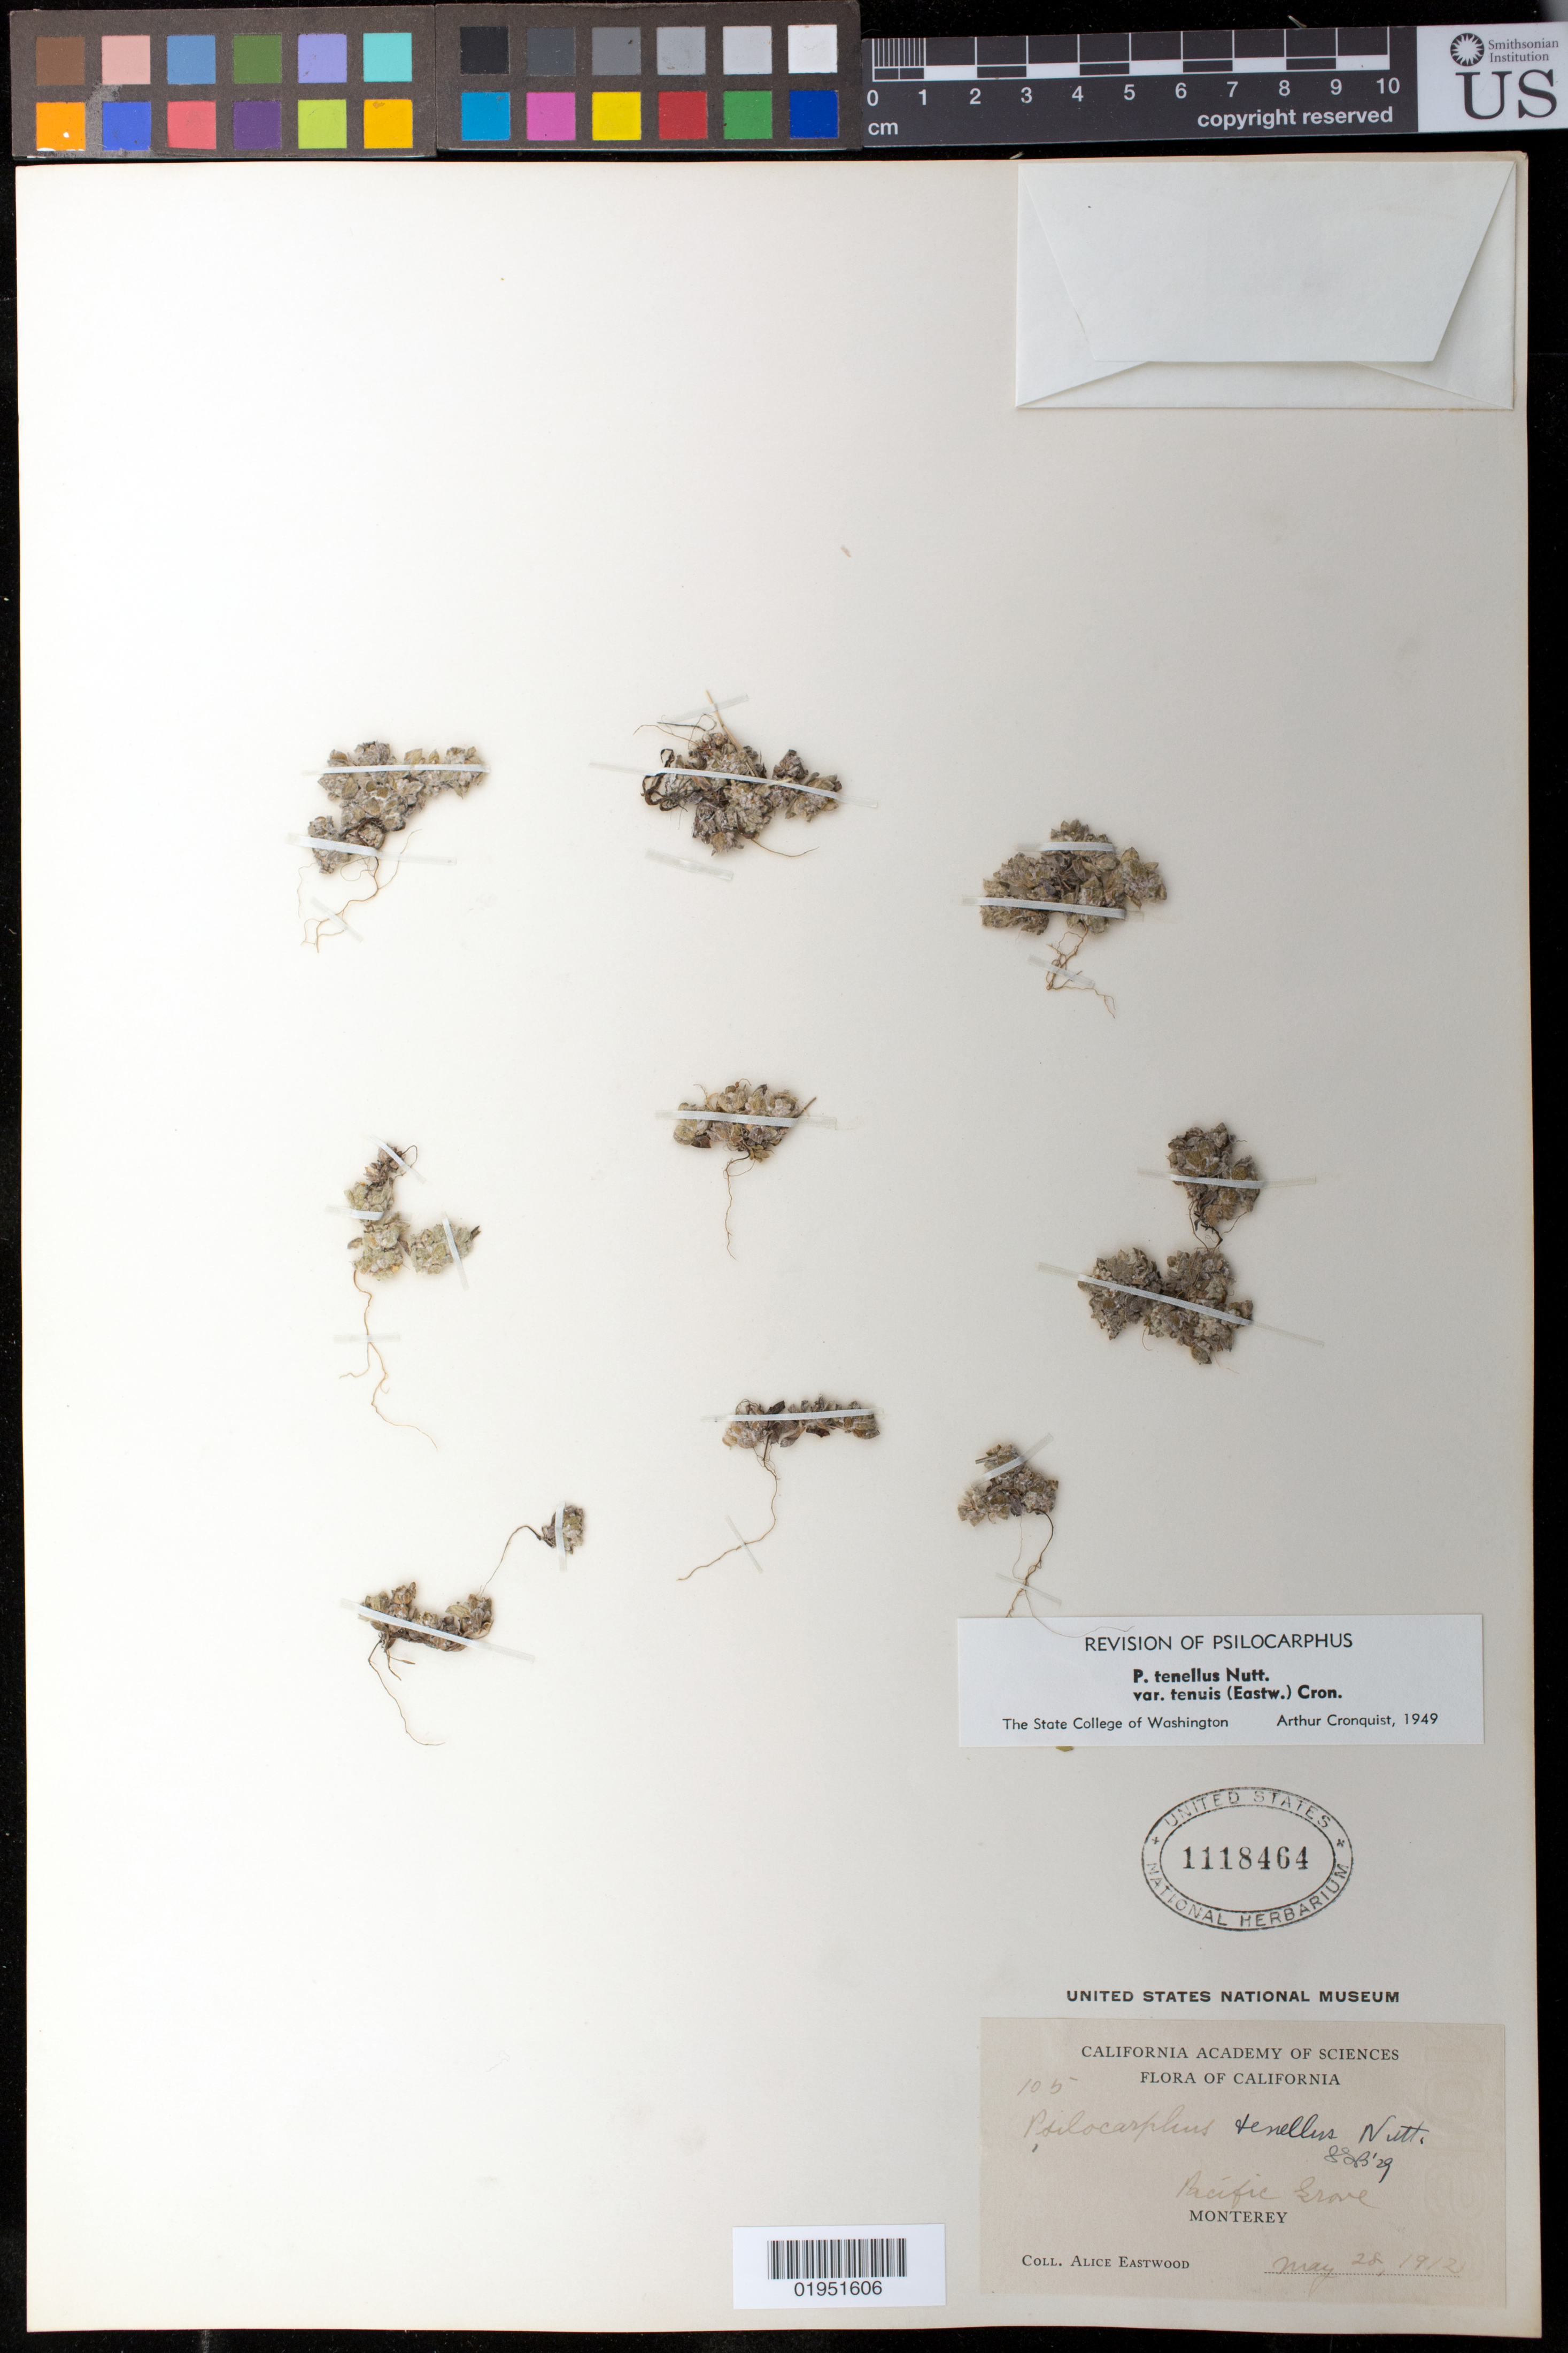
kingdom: Plantae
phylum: Tracheophyta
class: Magnoliopsida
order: Asterales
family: Asteraceae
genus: Psilocarphus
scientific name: Psilocarphus tenellus var. tenuis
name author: (Eastw.) Cronq.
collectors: A. Eastwood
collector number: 105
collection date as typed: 28 may 1912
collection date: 1912-05-28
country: United States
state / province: California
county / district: Monterey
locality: Monterey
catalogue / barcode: US 1118464